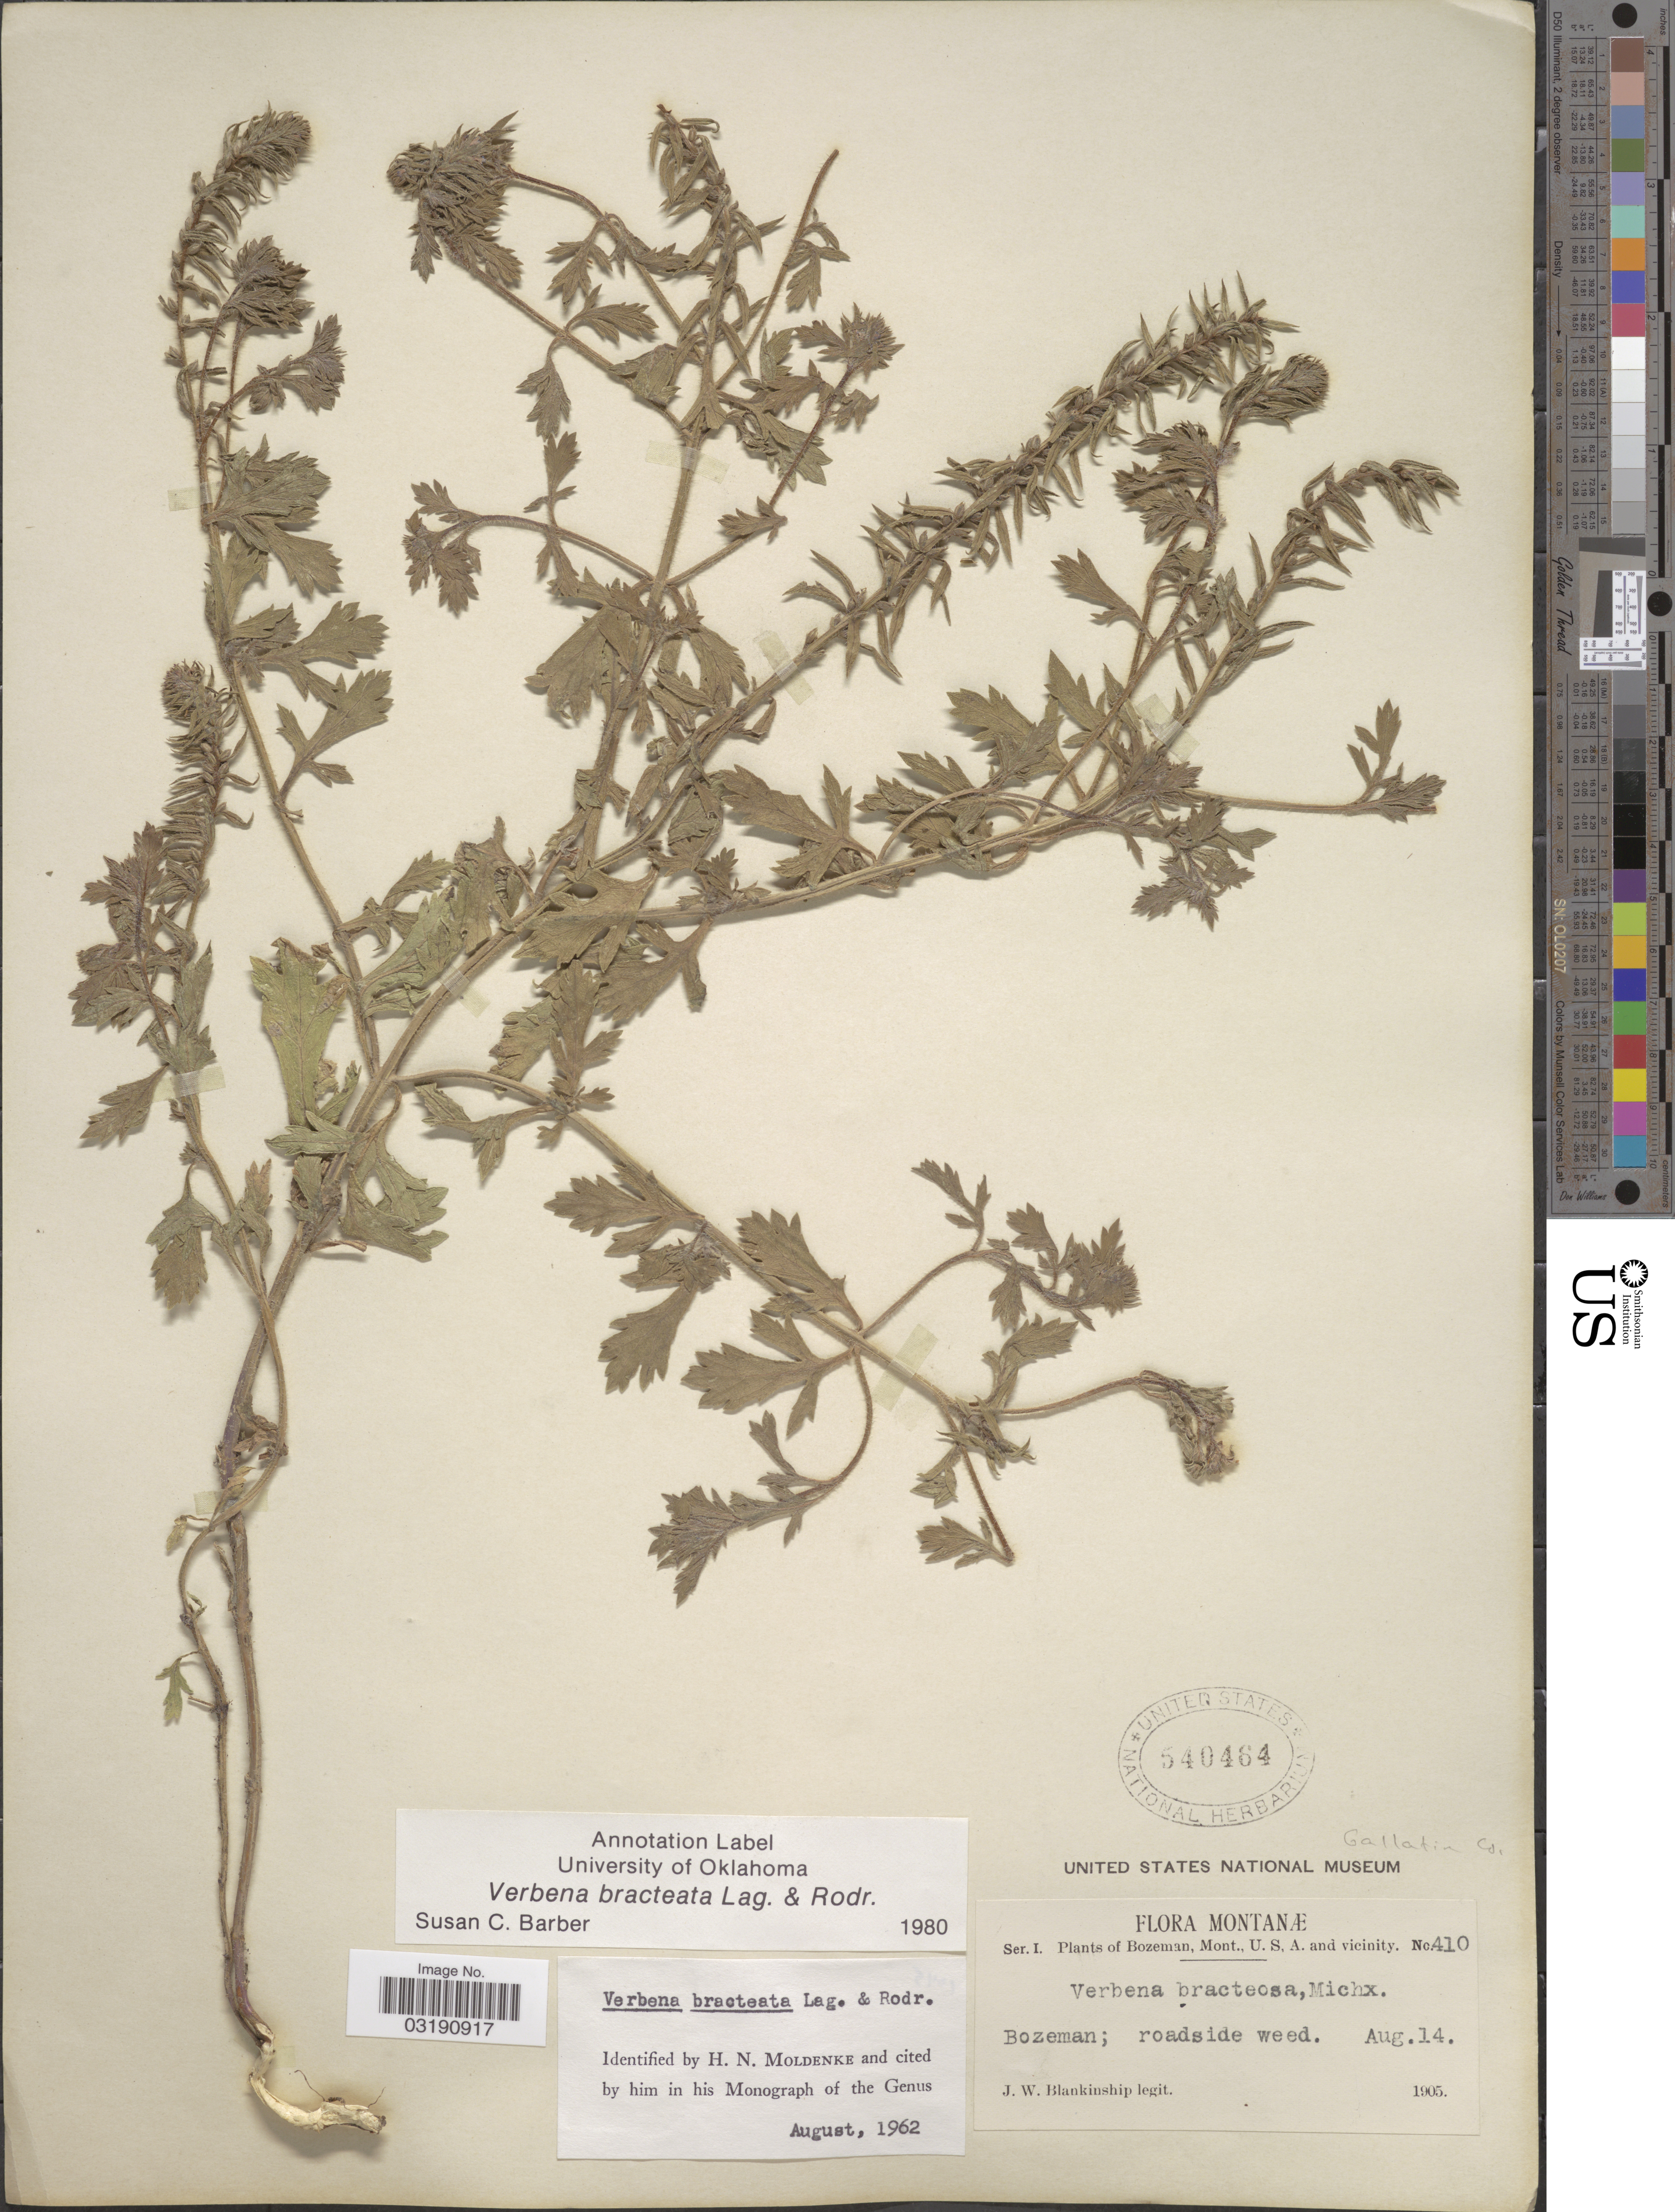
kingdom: Plantae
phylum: Tracheophyta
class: Magnoliopsida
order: Lamiales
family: Verbenaceae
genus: Verbena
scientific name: Verbena bracteata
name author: Cav. ex Lag. & Rodr.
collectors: J. W. Blankinship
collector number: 410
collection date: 1905-08-14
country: United States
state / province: Montana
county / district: Gallatin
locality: Bozeman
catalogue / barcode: US 540464